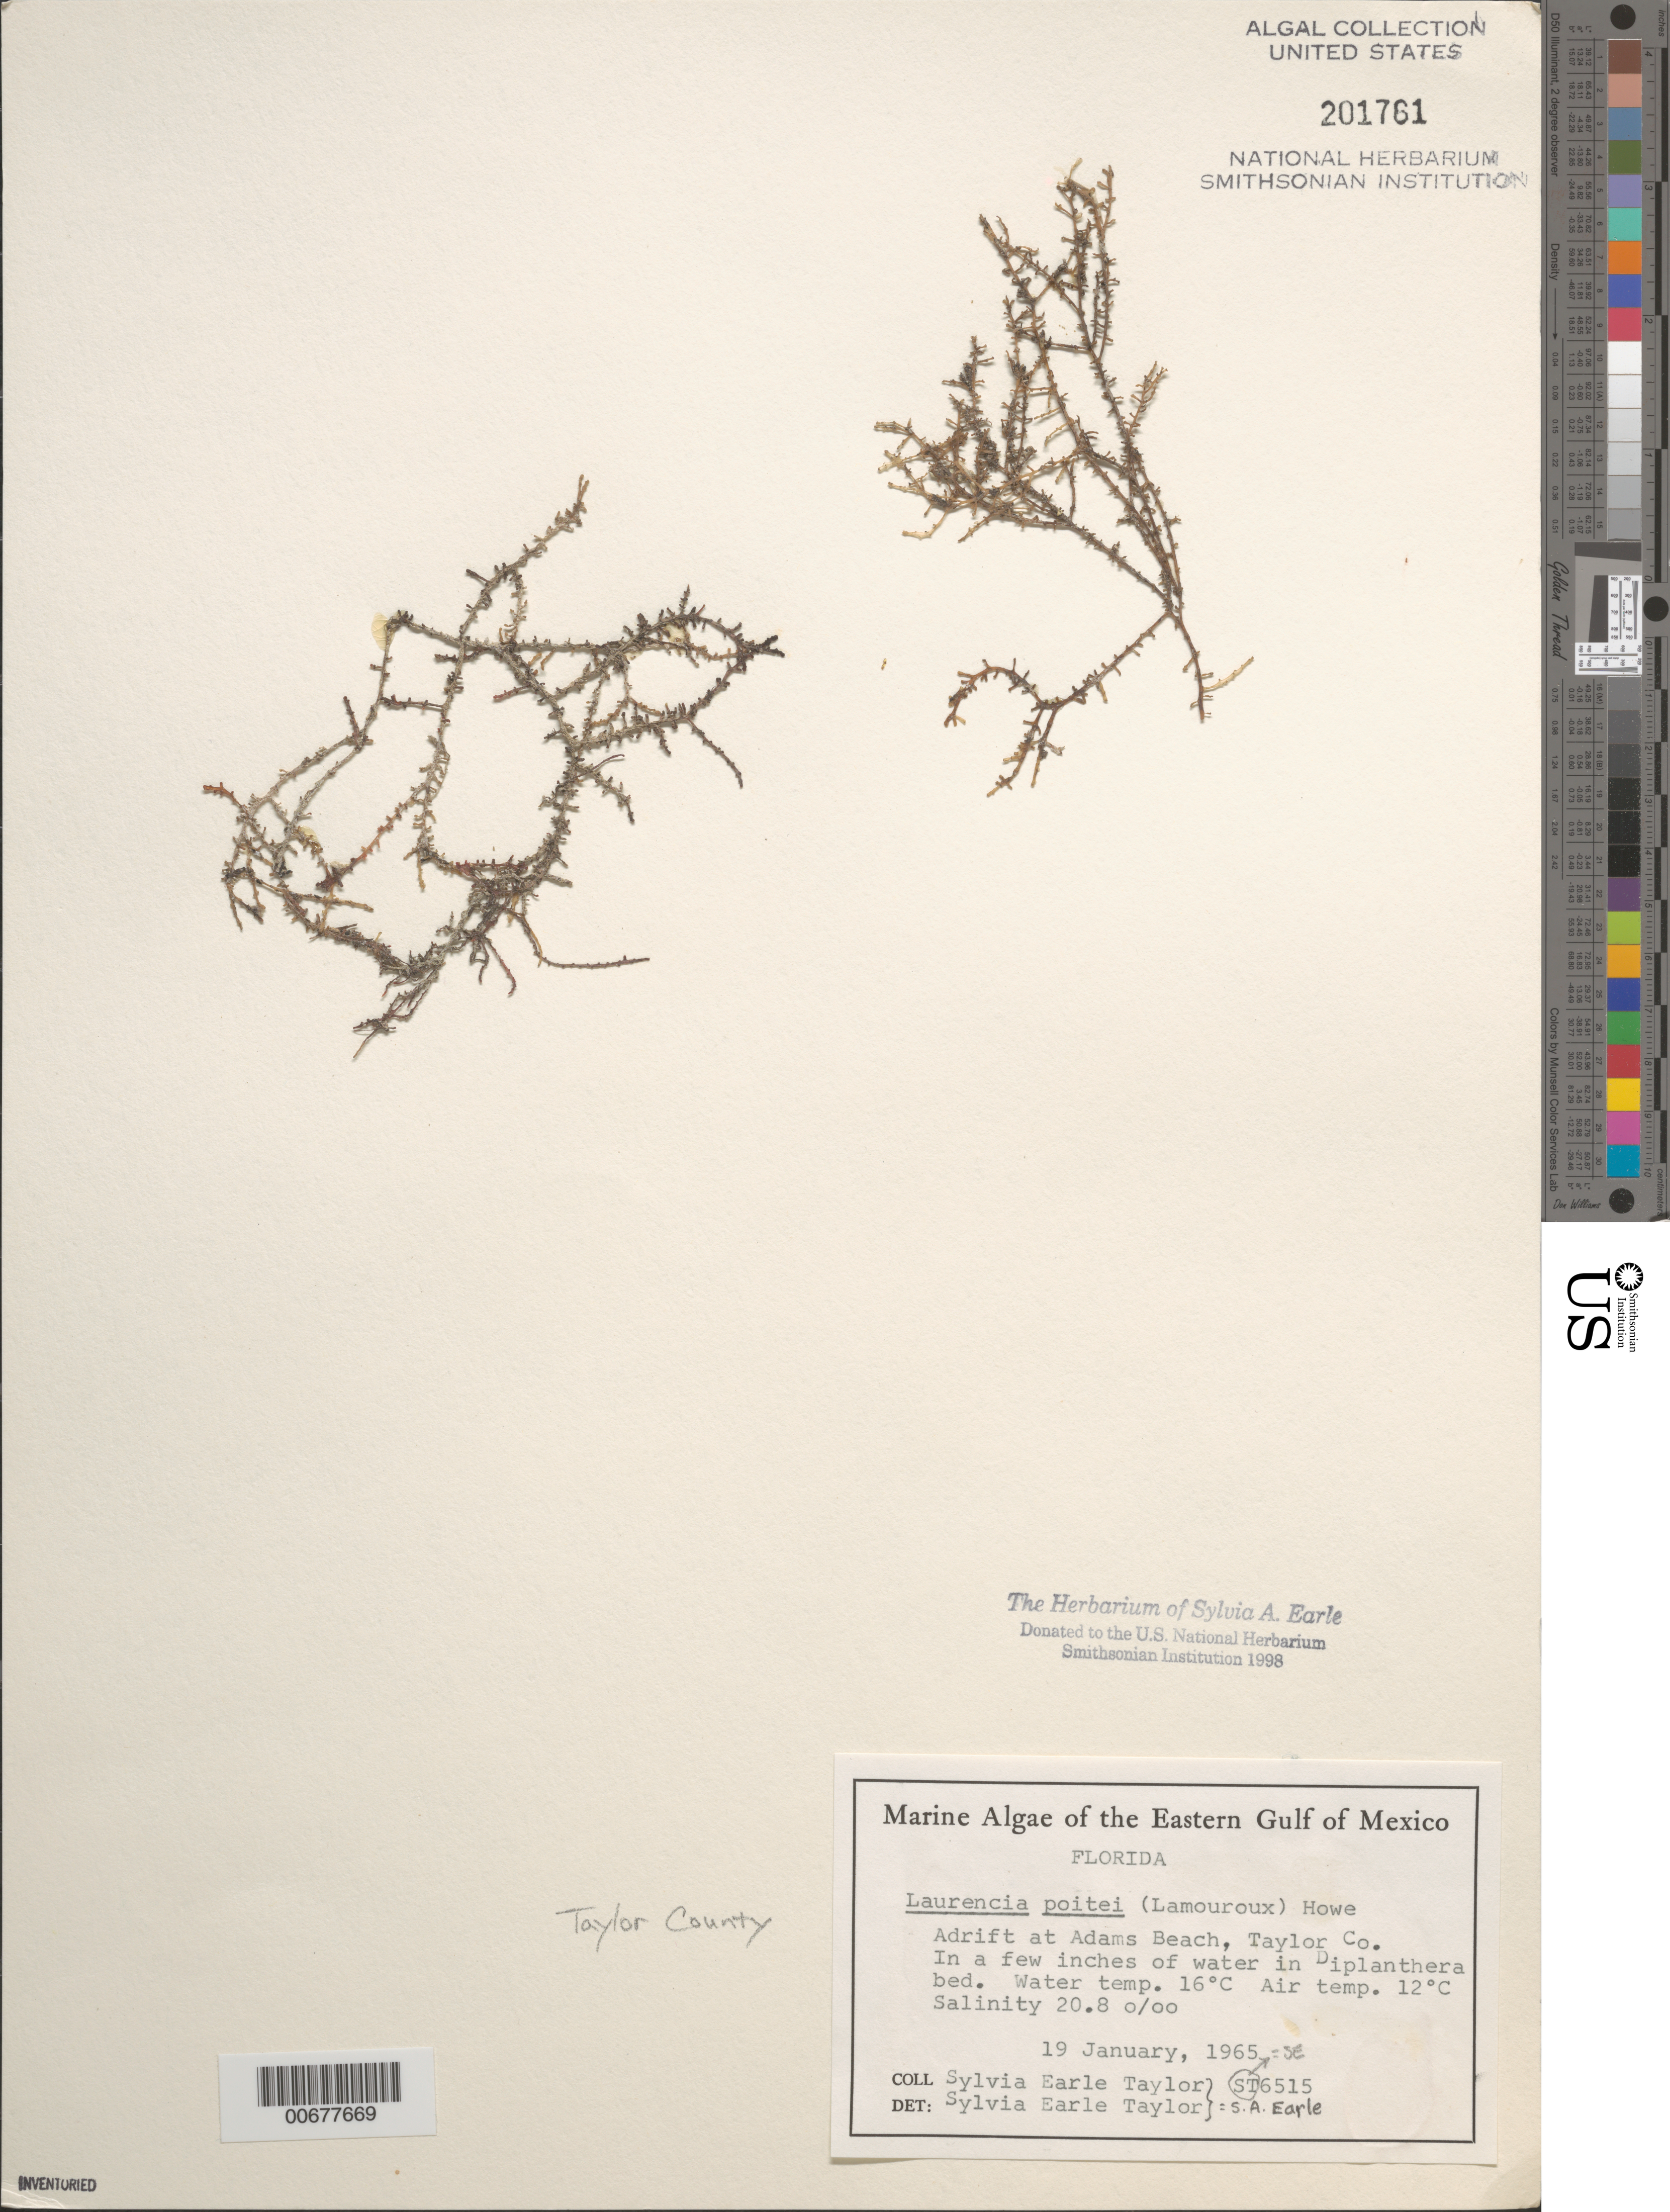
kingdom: Plantae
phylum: Rhodophyta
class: Florideophyceae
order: Ceramiales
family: Rhodomelaceae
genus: Yuzurua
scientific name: Yuzurua poiteaui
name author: (J.V.Lamouroux) Martin-Lescanne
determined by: Brooks, B. L., (BOT), Smithsonian Institution - National Museum of Natural History (UNITED STATES)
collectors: S. A. Earle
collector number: SE 6515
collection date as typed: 19 Jan 1965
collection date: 1965-01-19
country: United States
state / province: Florida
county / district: Taylor County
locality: Adams Beach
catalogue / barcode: US 201761